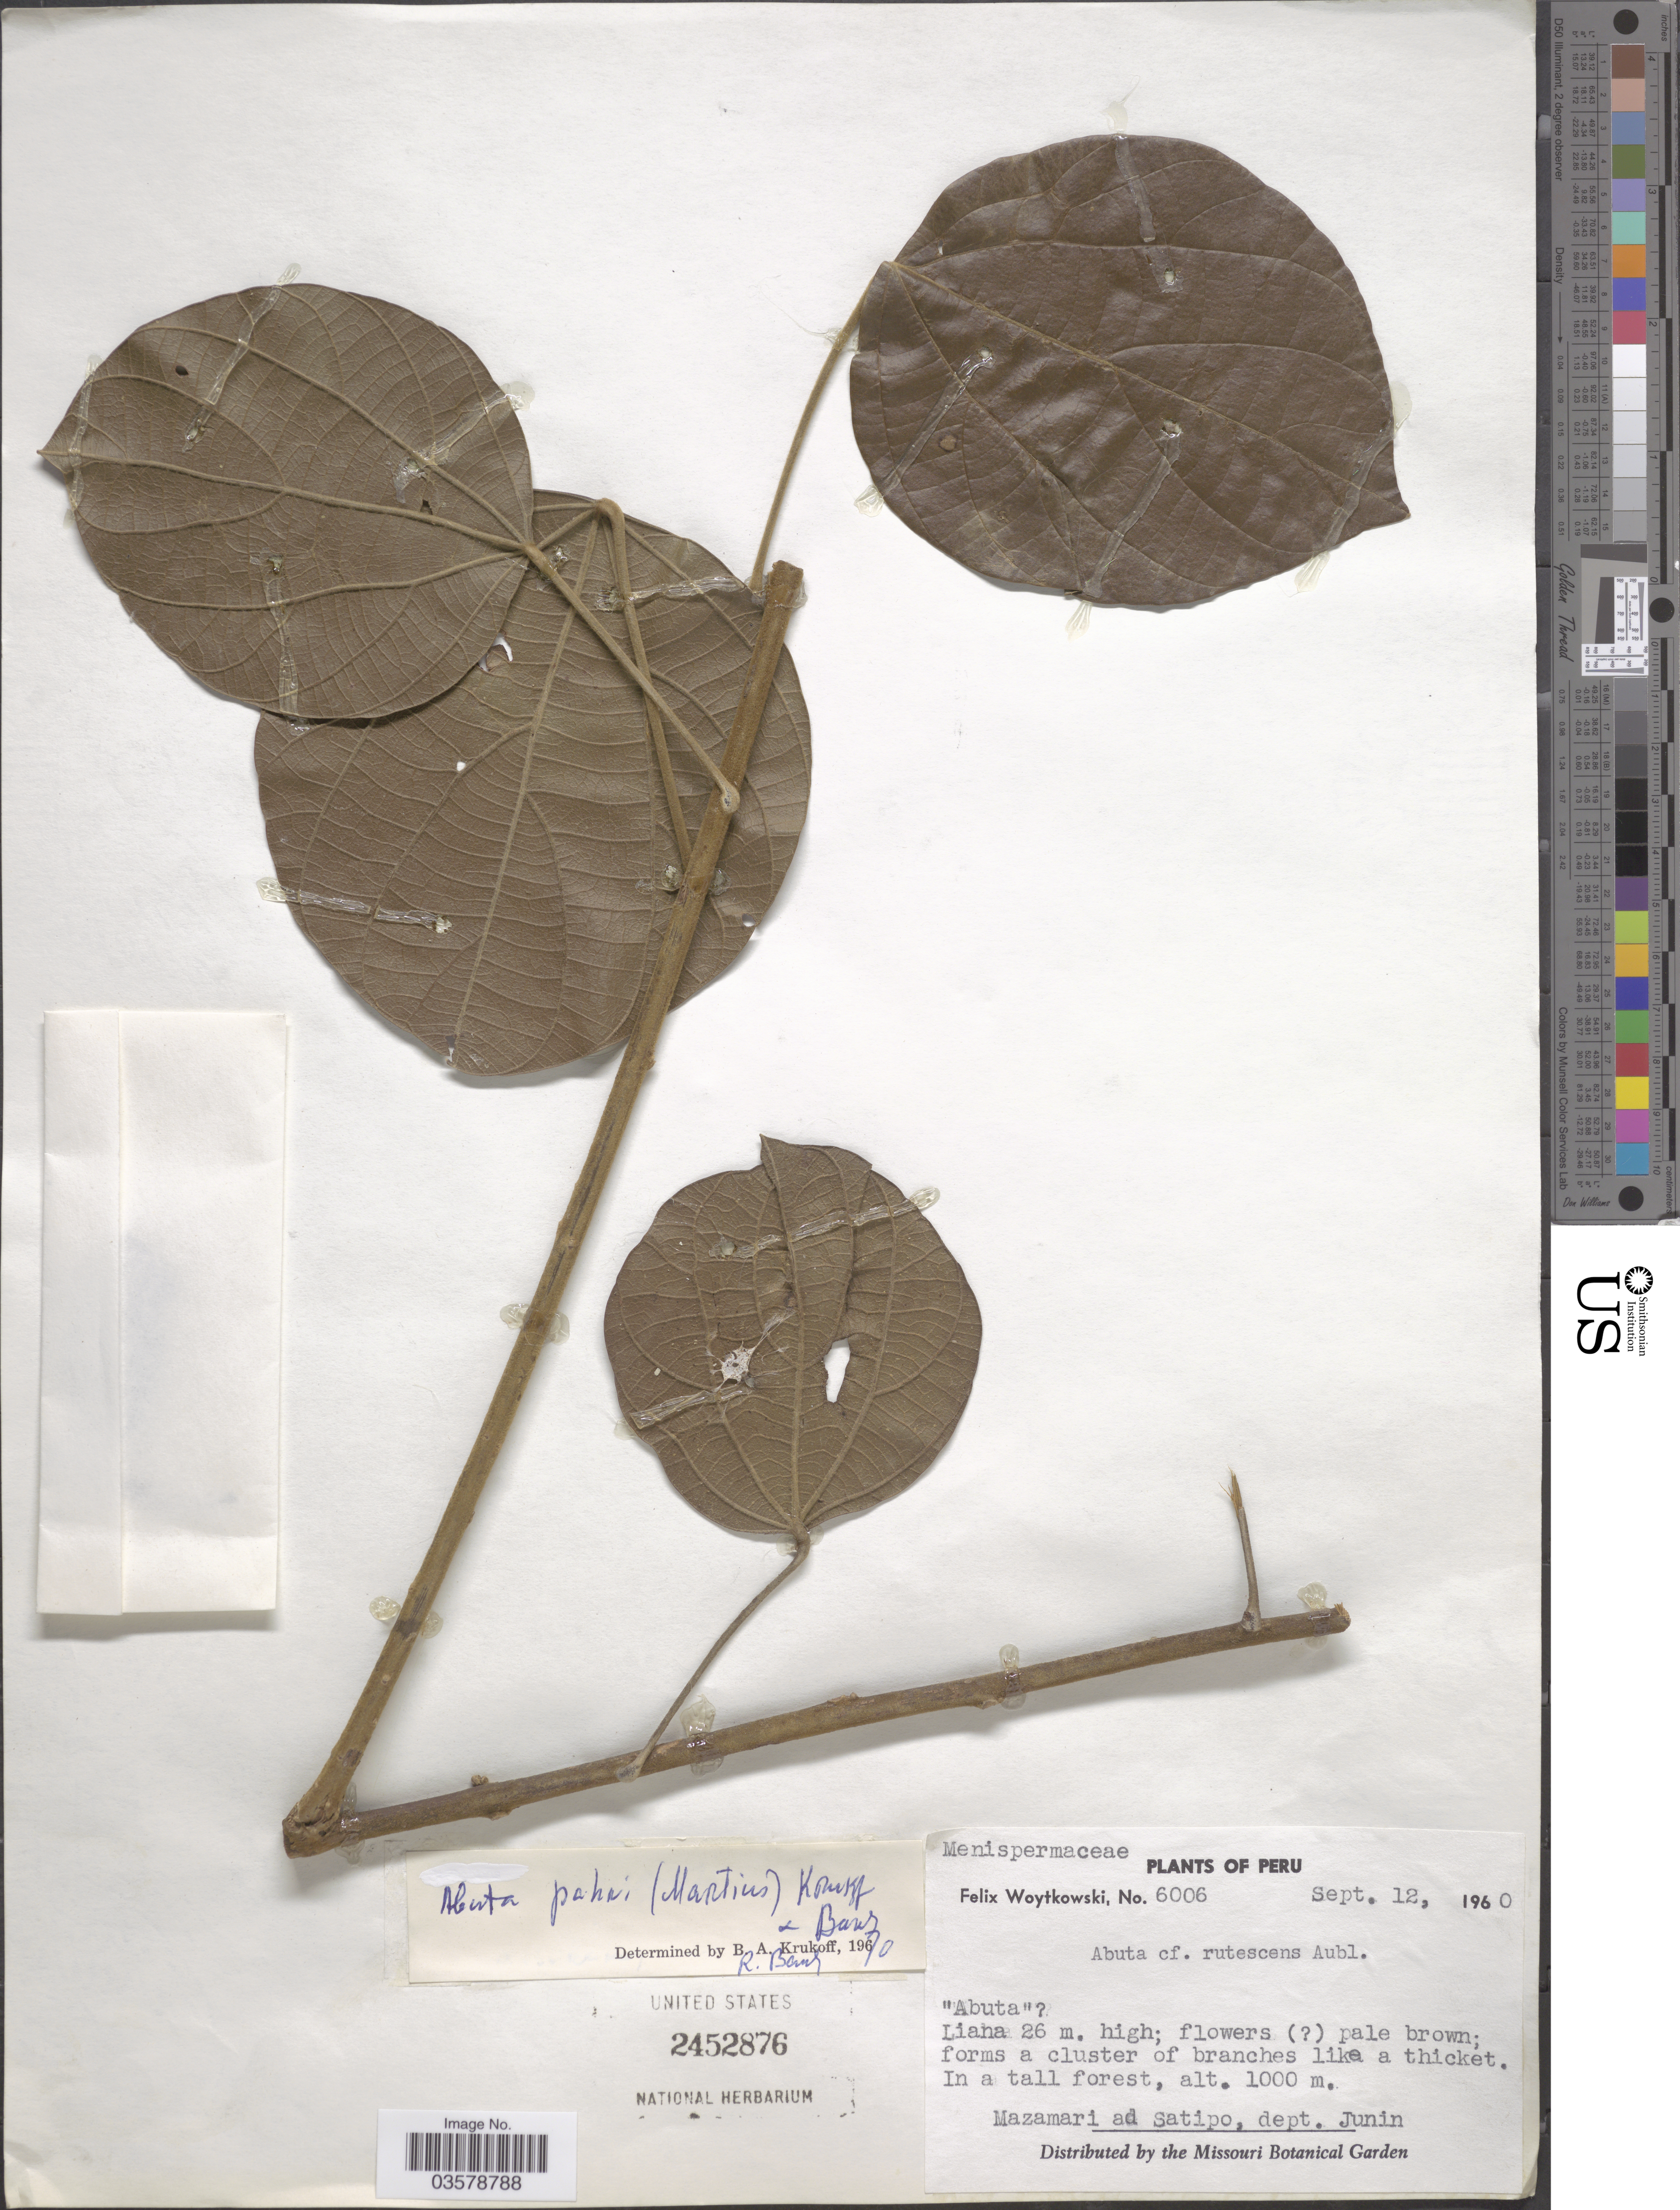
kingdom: Plantae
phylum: Tracheophyta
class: Magnoliopsida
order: Ranunculales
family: Menispermaceae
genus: Abuta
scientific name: Abuta pahni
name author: (Mart.) Krukoff & Barneby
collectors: F. Woytkowski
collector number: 6006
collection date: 1960-09-12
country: Peru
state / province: Junín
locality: Mazamari ad Satipo, dept. Junin.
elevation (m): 1000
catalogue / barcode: US 2452876